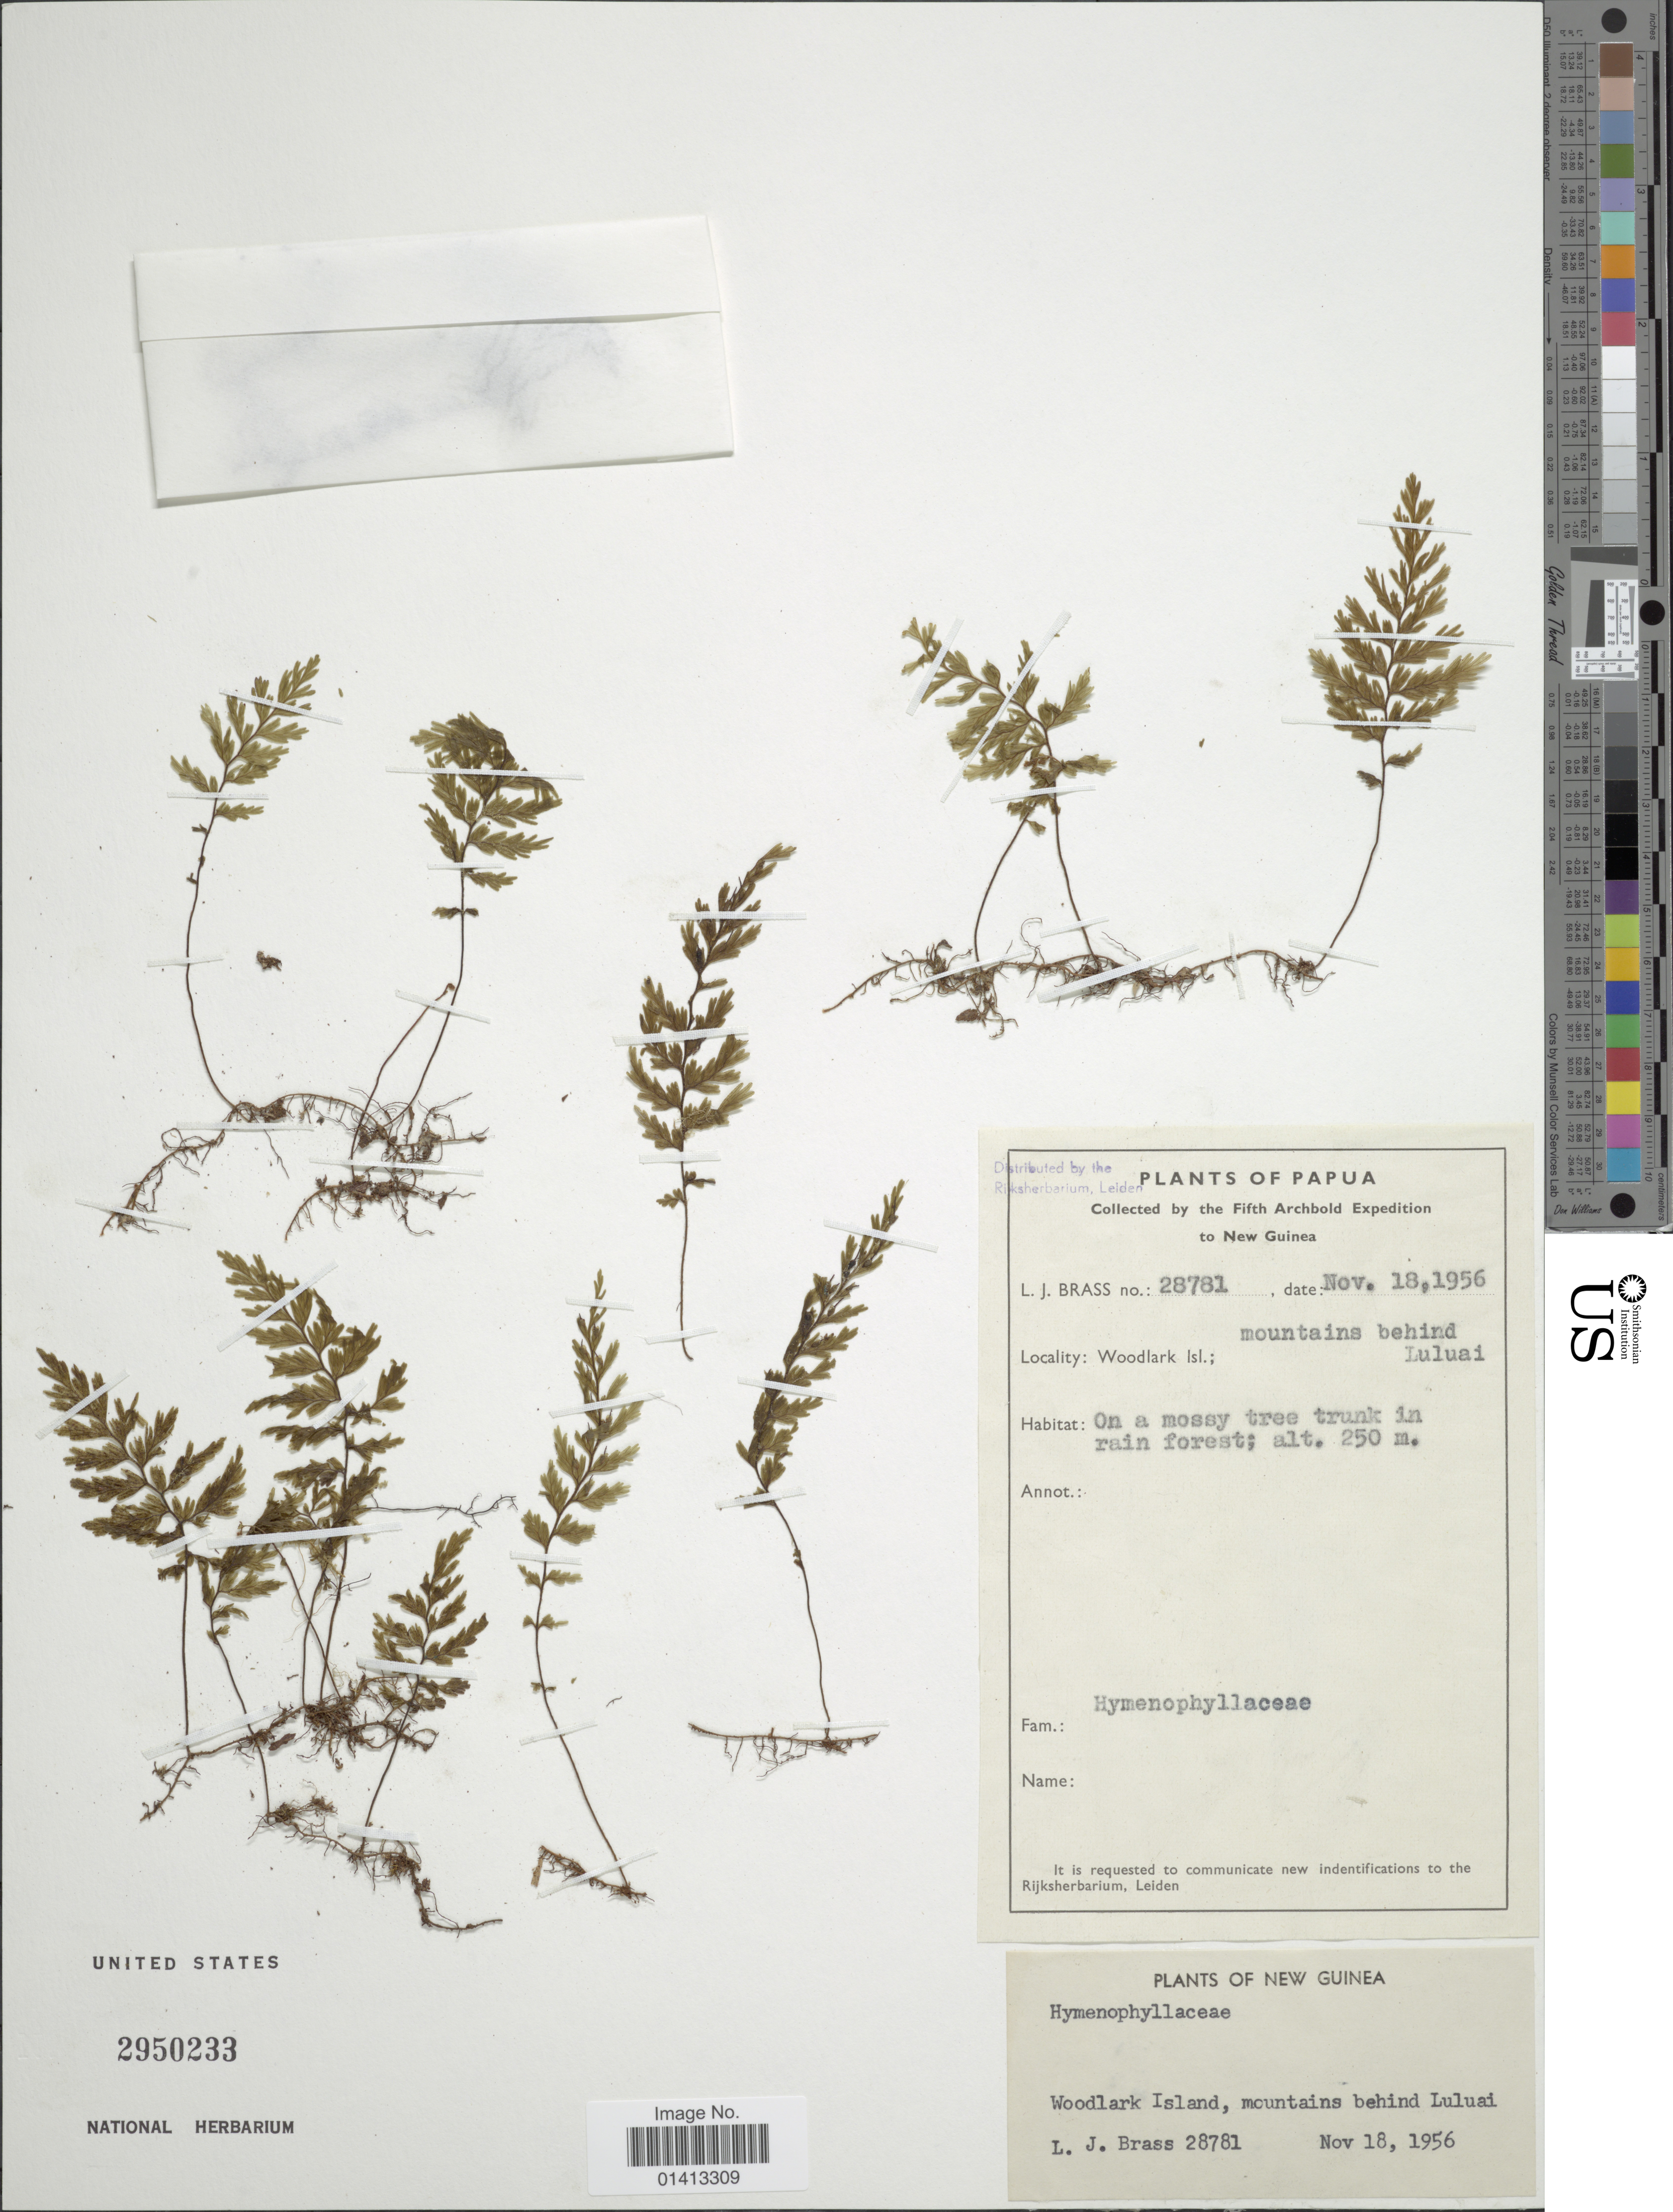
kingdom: Plantae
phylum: Tracheophyta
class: Polypodiopsida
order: Hymenophyllales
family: Hymenophyllaceae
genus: Crepidomanes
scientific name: Crepidomanes sp.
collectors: L. J. Brass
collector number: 28781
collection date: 1956-11-18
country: Papua New Guinea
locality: Woodlark Isl: mountains behind Luluai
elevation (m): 250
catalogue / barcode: US 2950233